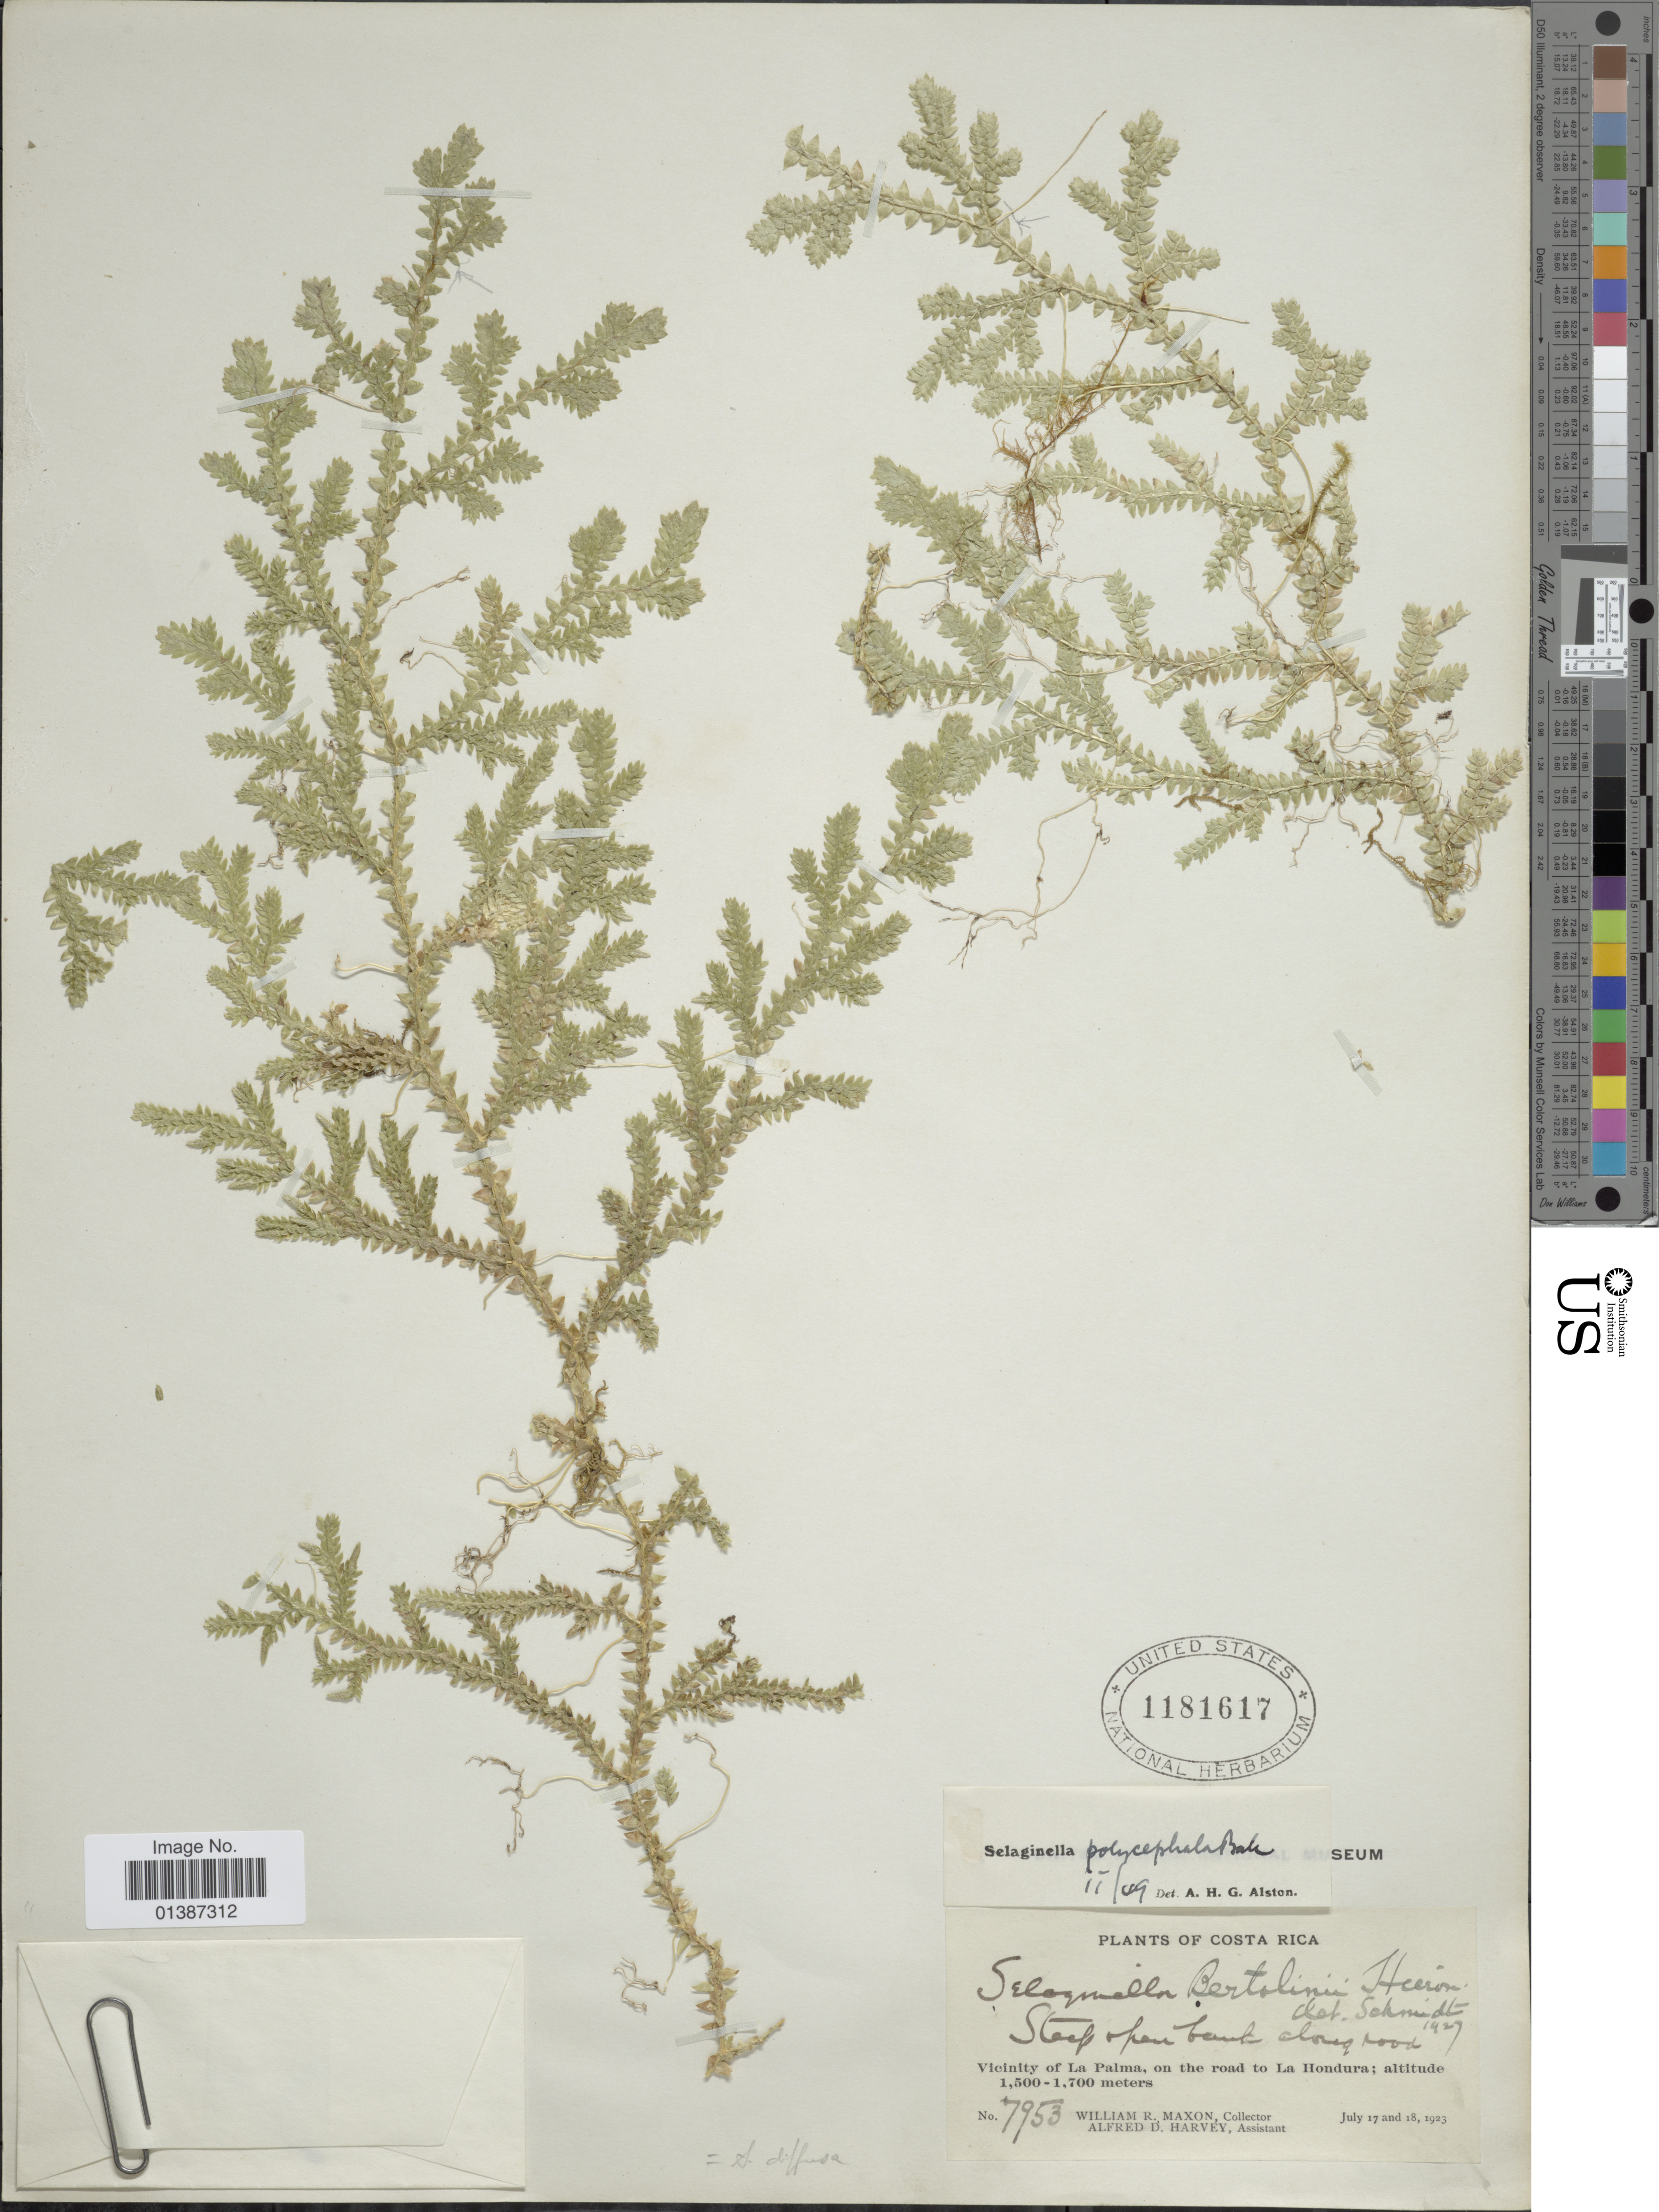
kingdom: Plantae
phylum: Tracheophyta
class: Lycopodiopsida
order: Selaginellales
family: Selaginellaceae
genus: Selaginella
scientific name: Selaginella diffusa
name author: (C. Presl) Spring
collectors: W. R. Maxon & A. D. Harvey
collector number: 7953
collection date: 1923-07-17/1923-07-18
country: Costa Rica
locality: Vicinity of La Palma, on the road to La Hindura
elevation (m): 1500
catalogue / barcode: US 1181617